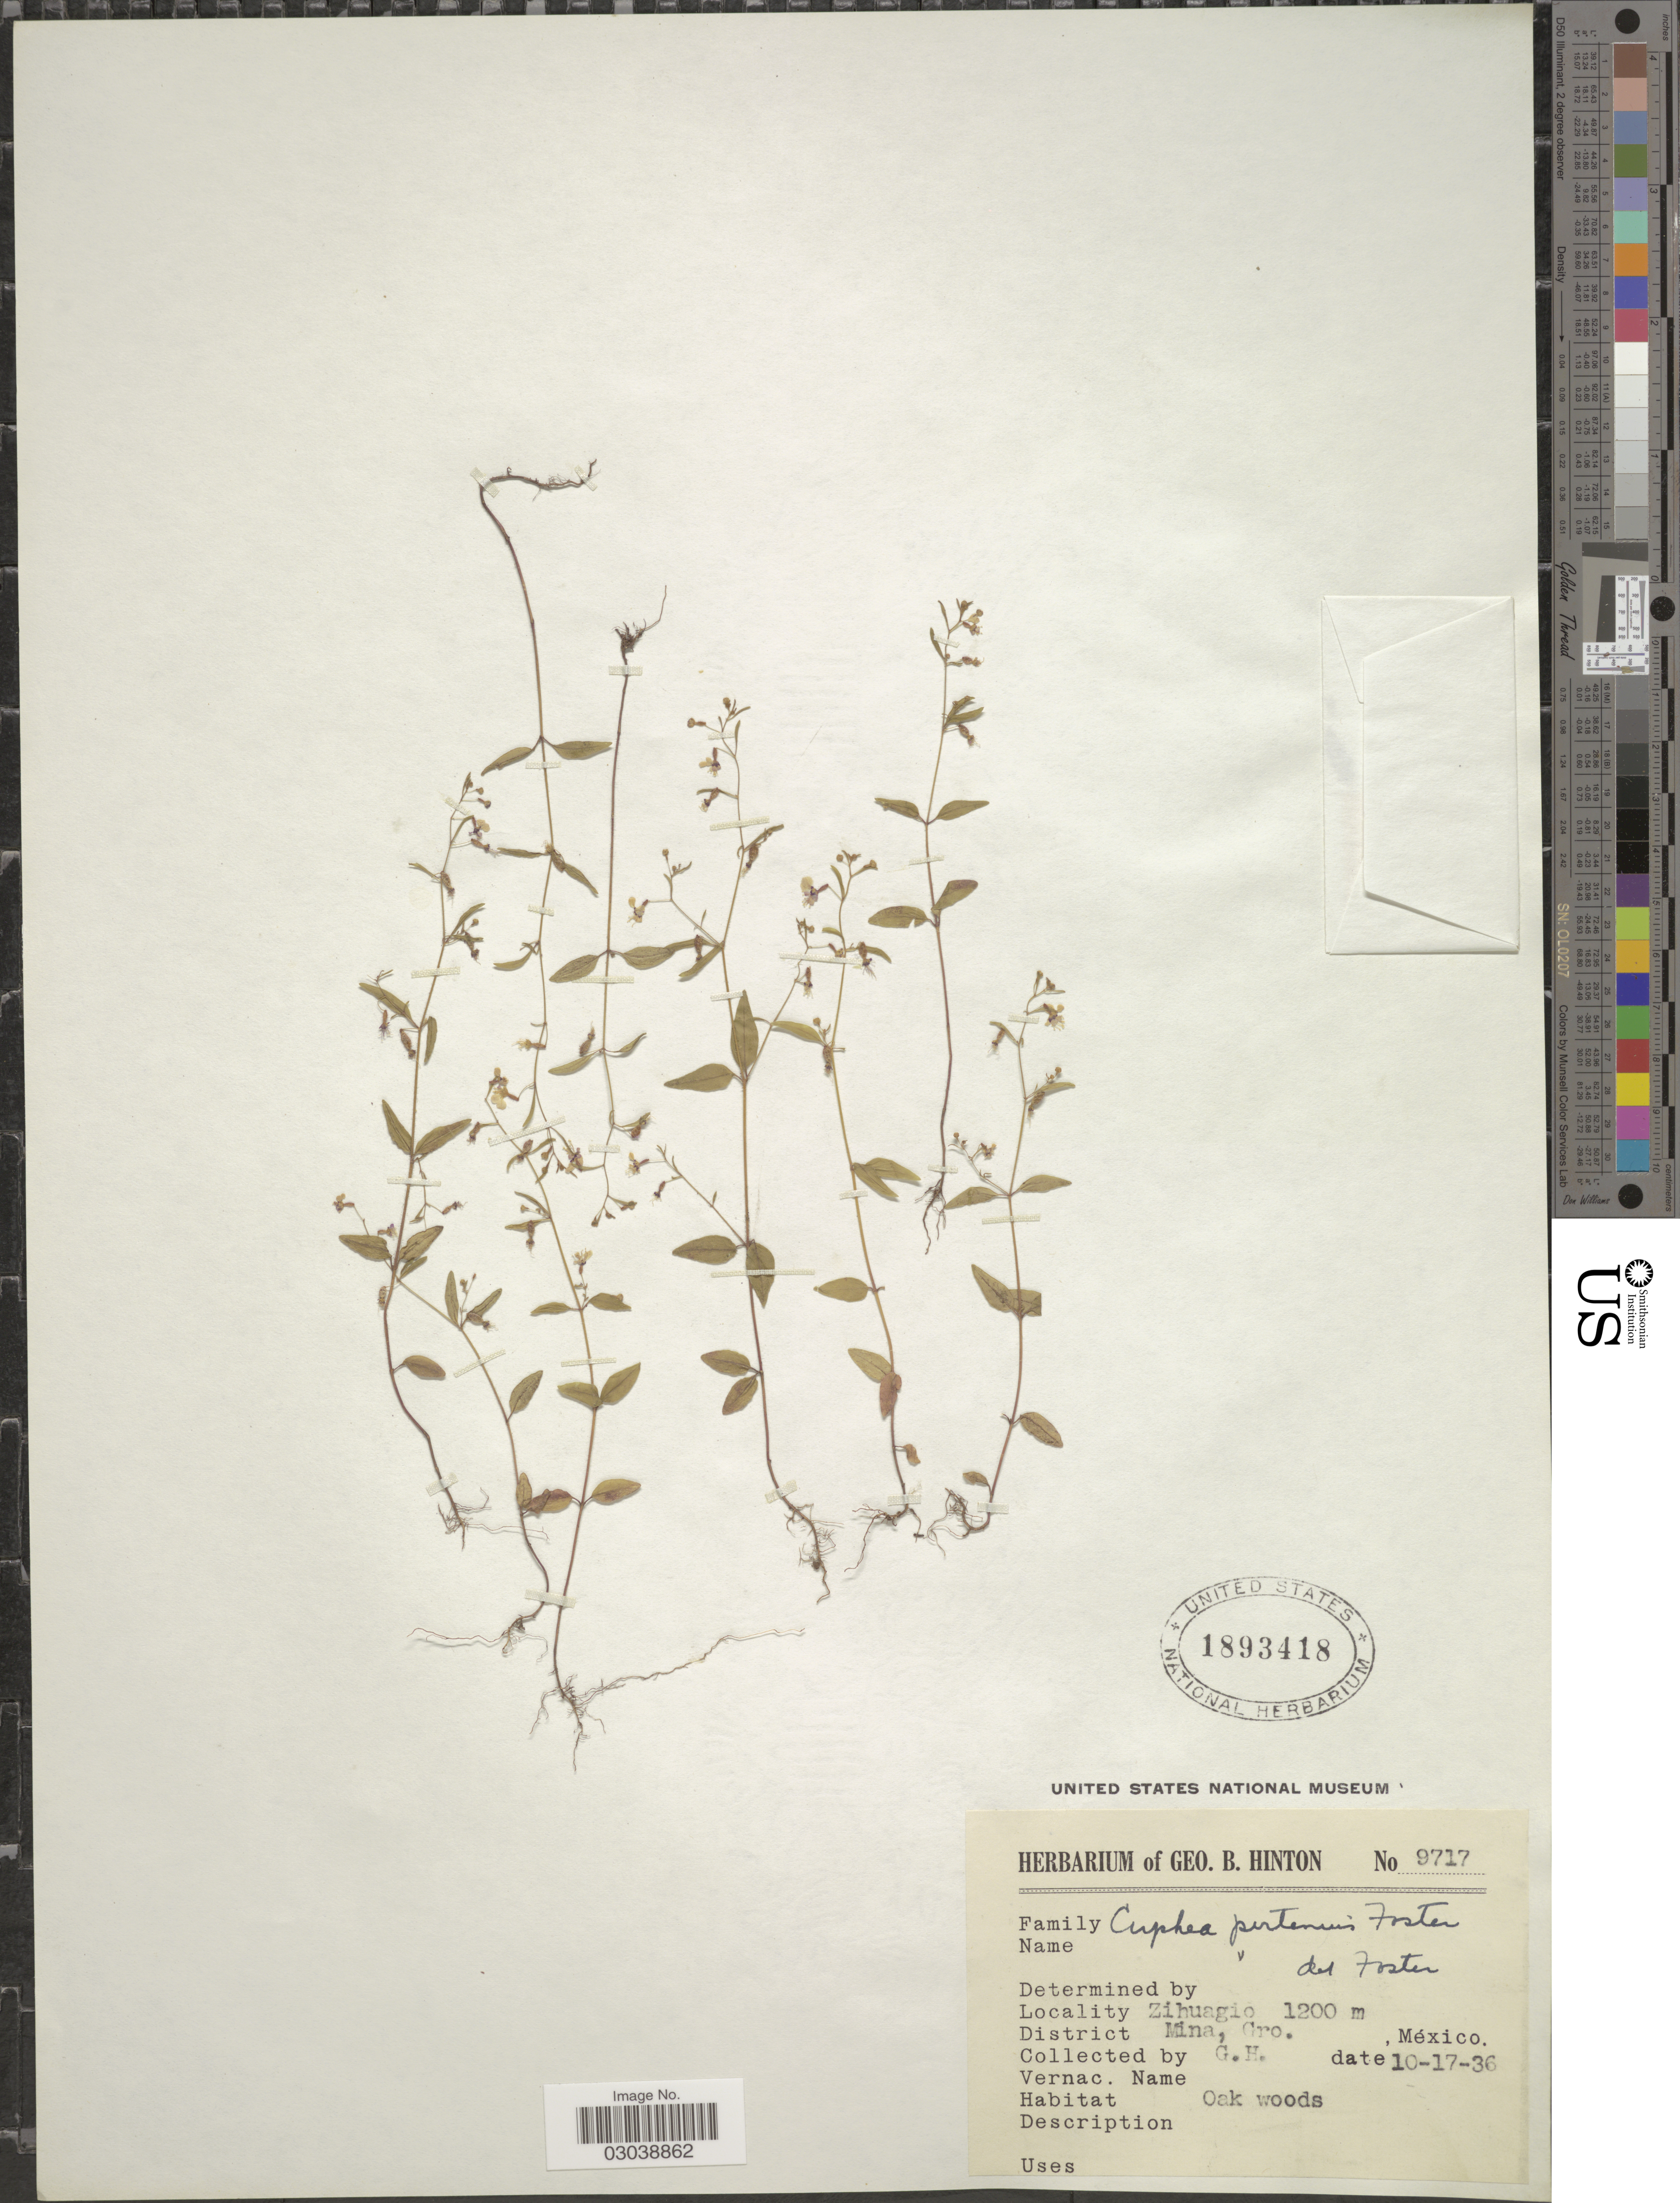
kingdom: Plantae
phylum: Tracheophyta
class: Magnoliopsida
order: Myrtales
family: Lythraceae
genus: Cuphea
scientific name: Cuphea pertenuis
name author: R.C. Foster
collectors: G. B. Hinton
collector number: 9717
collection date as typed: Transcribed d/m/y: 17/10/36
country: Mexico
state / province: Guerrero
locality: Zihuagio, District Mina.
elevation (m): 1200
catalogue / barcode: US 1893418